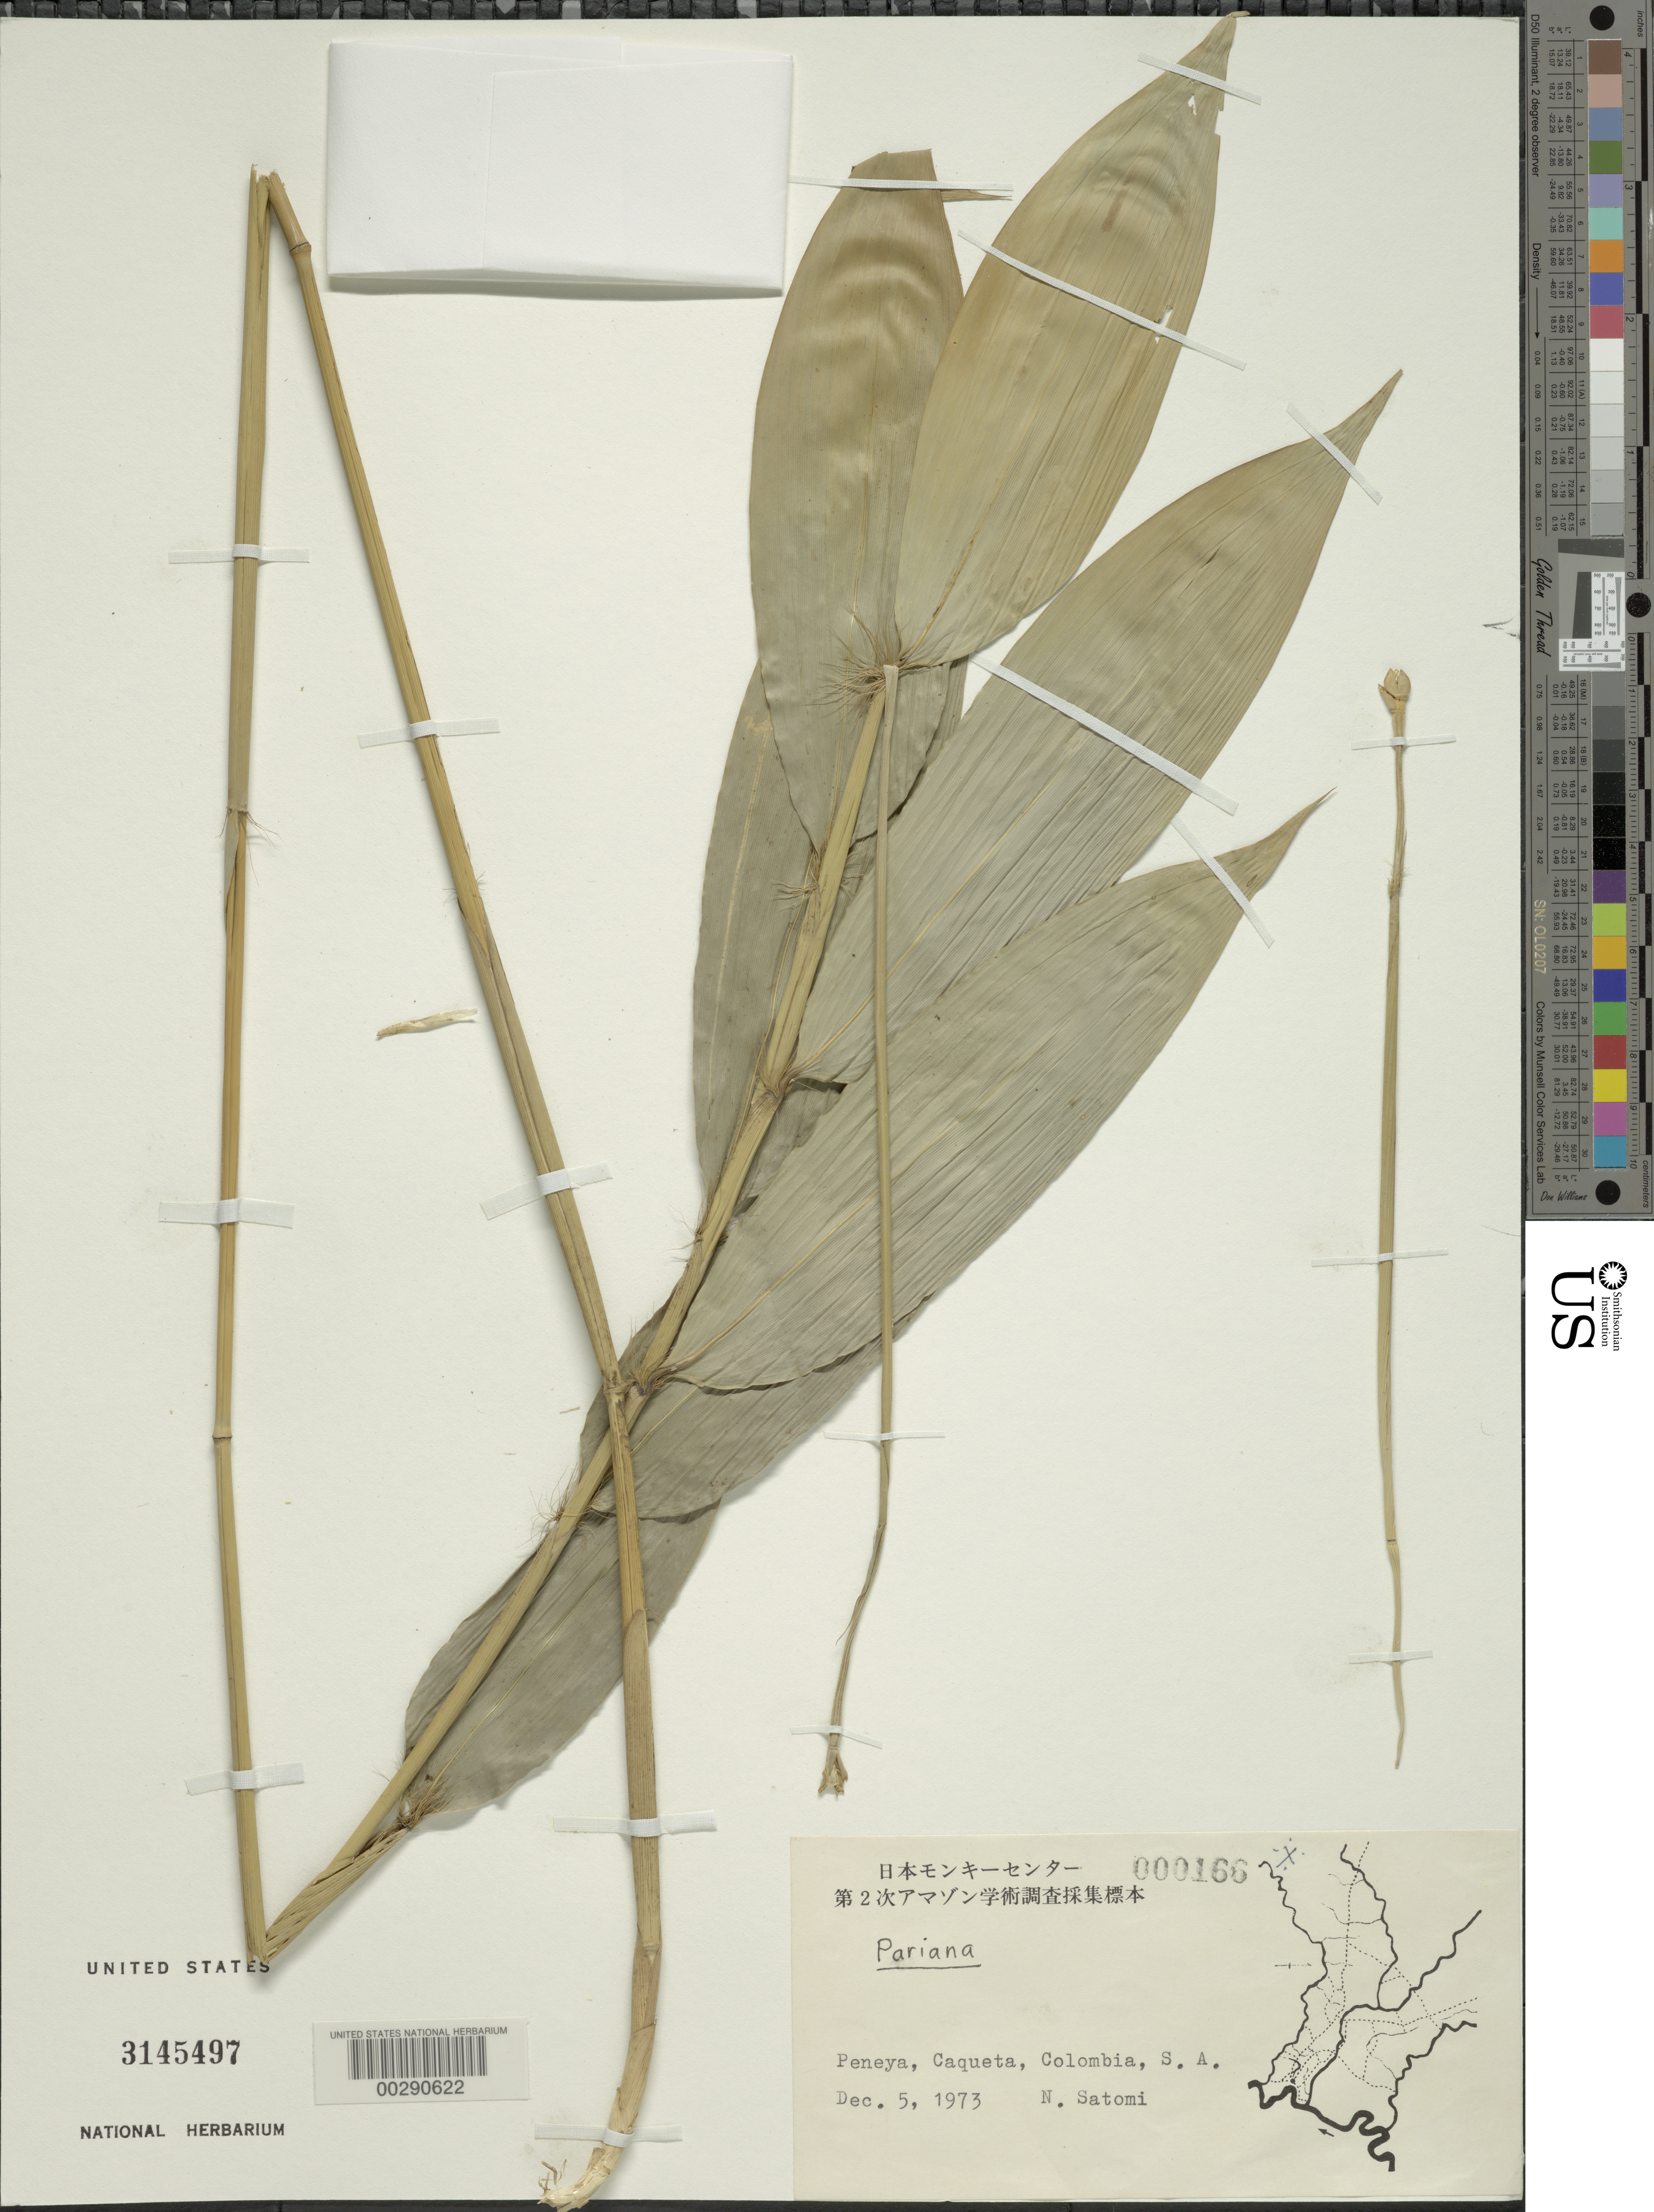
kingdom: Plantae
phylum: Tracheophyta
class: Liliopsida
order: Poales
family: Poaceae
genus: Pariana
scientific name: Pariana sp.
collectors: N. Satomi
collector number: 000166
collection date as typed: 05 Dec 1973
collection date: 1973-12-05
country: Colombia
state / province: Caquetá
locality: Peneya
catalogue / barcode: US 3145497